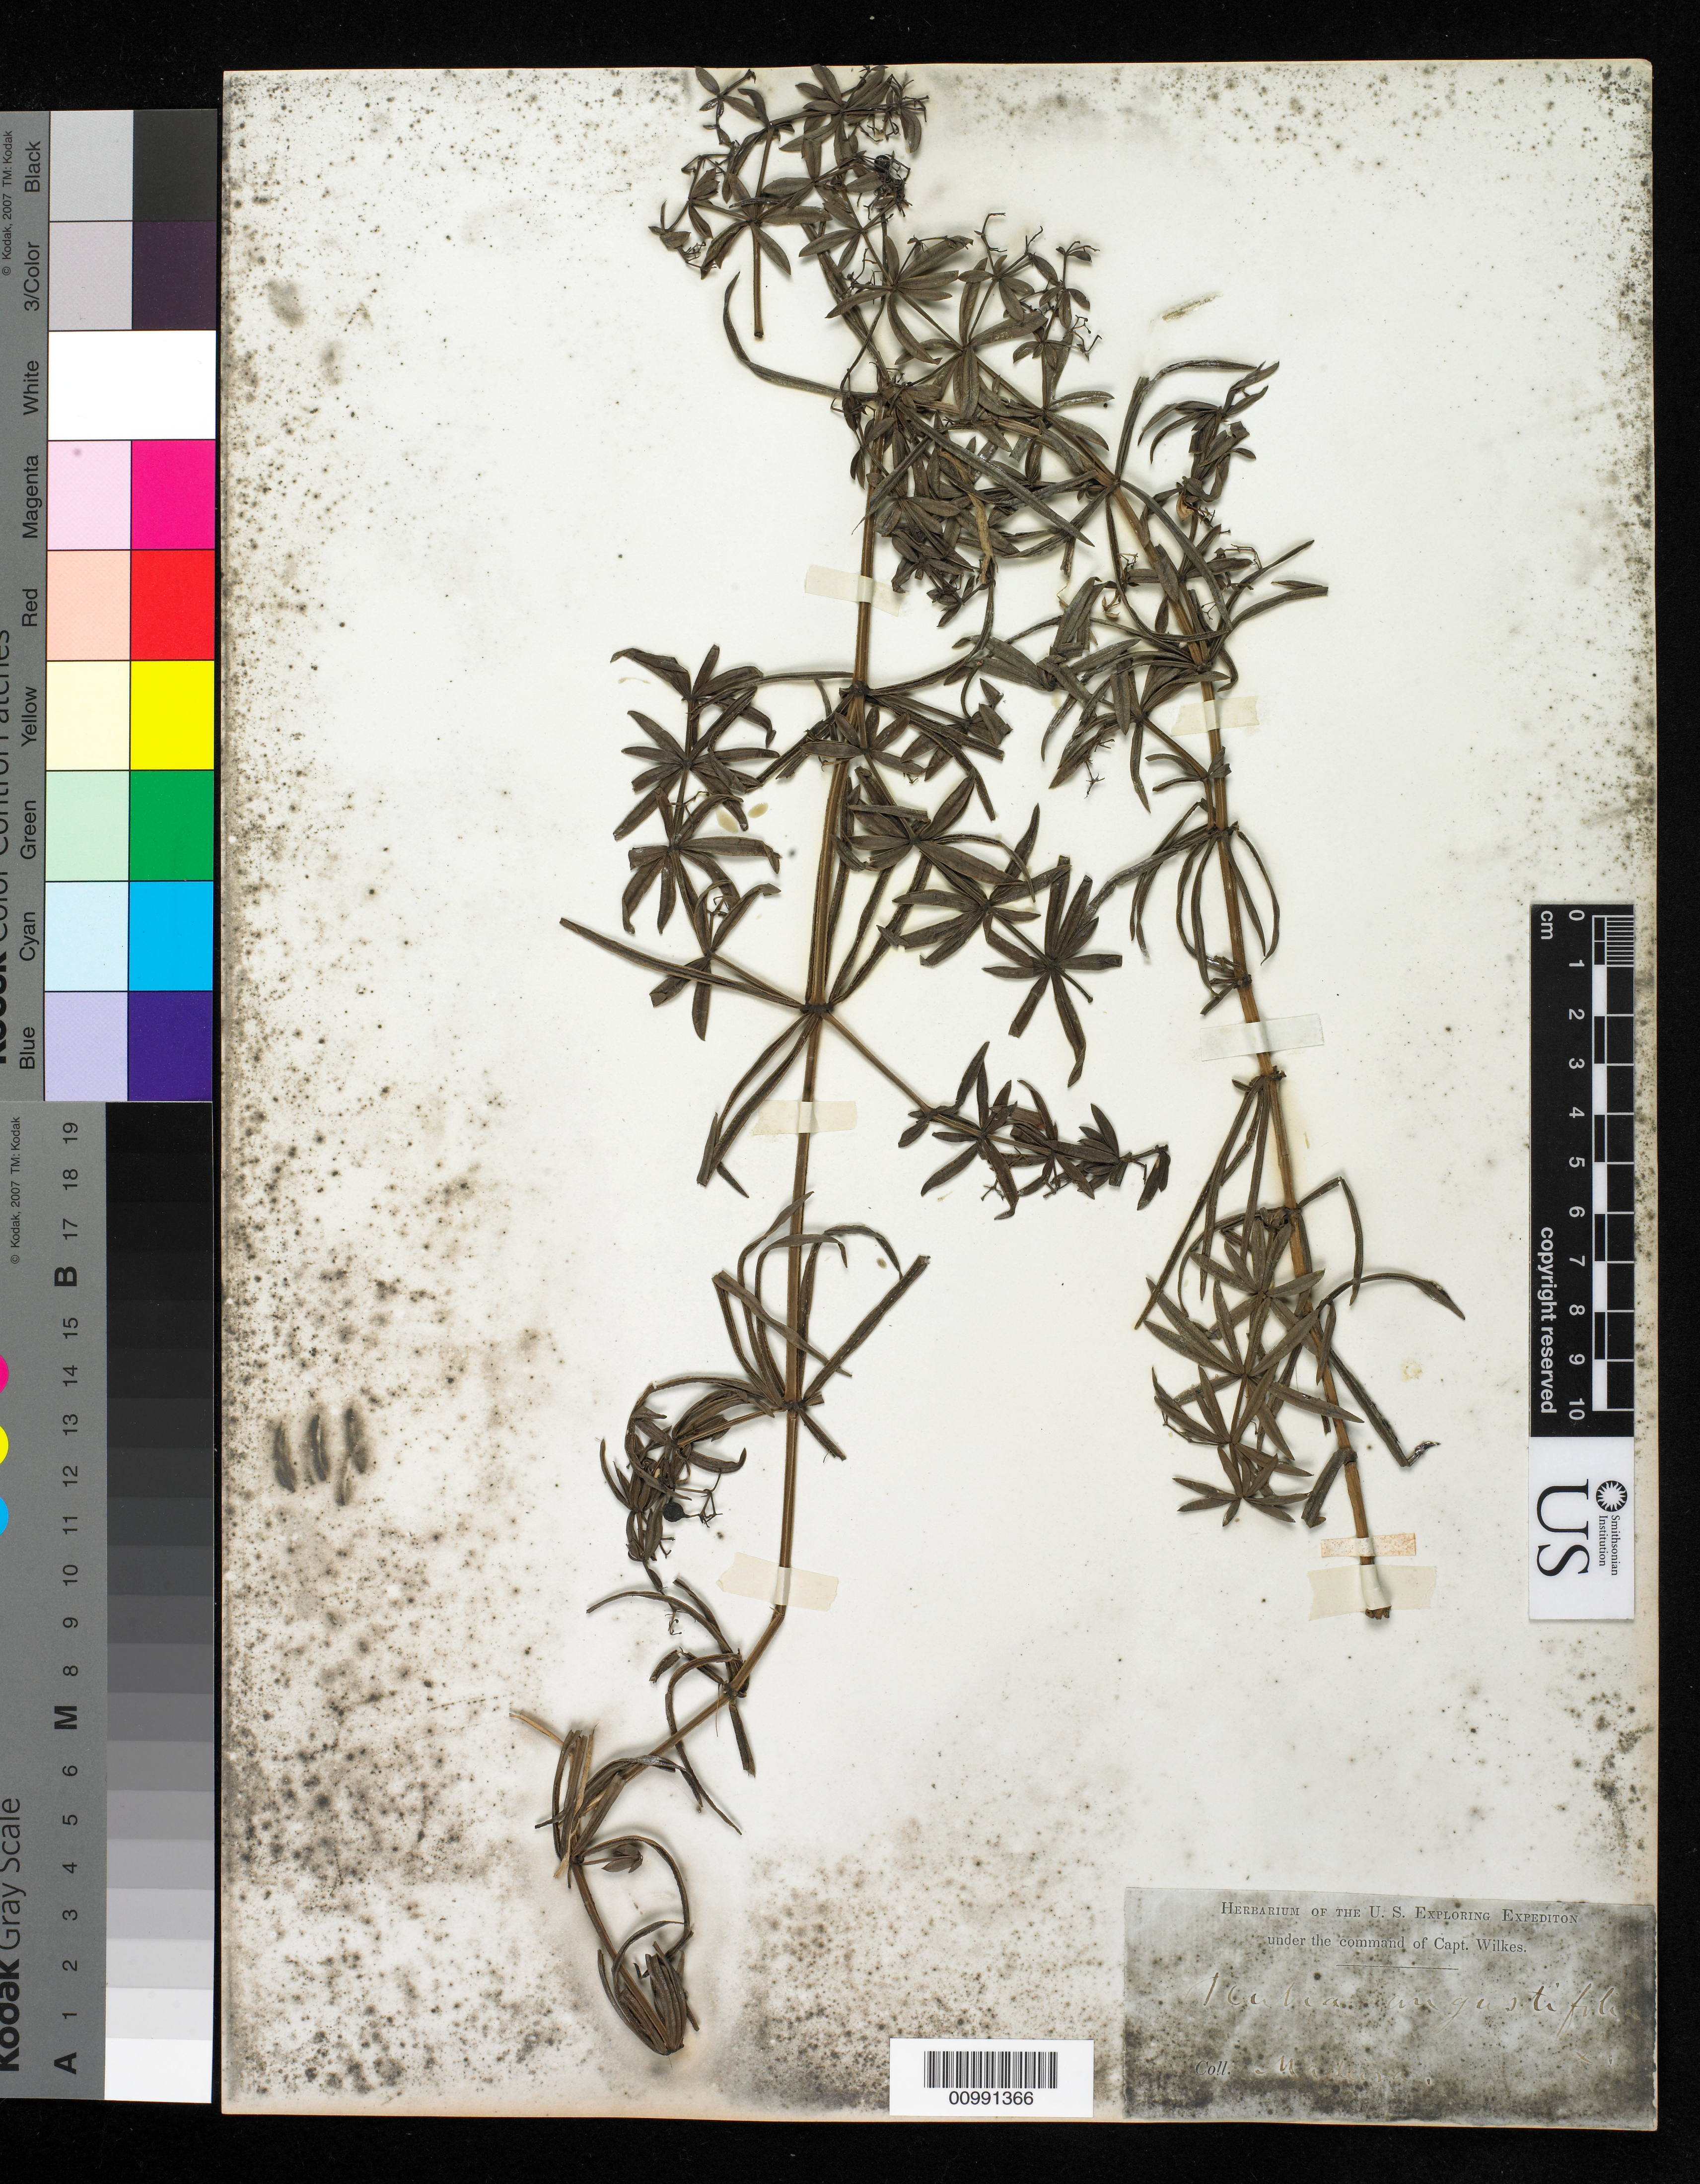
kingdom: Plantae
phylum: Tracheophyta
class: Magnoliopsida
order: Gentianales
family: Rubiaceae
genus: Rubia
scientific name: Rubia angustifolia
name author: L.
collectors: Wilkes Explor. Exped.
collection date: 1838/1842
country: Portugal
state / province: Madeira (Aut. Reg.)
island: Madeira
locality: Funchal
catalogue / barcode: US 98577